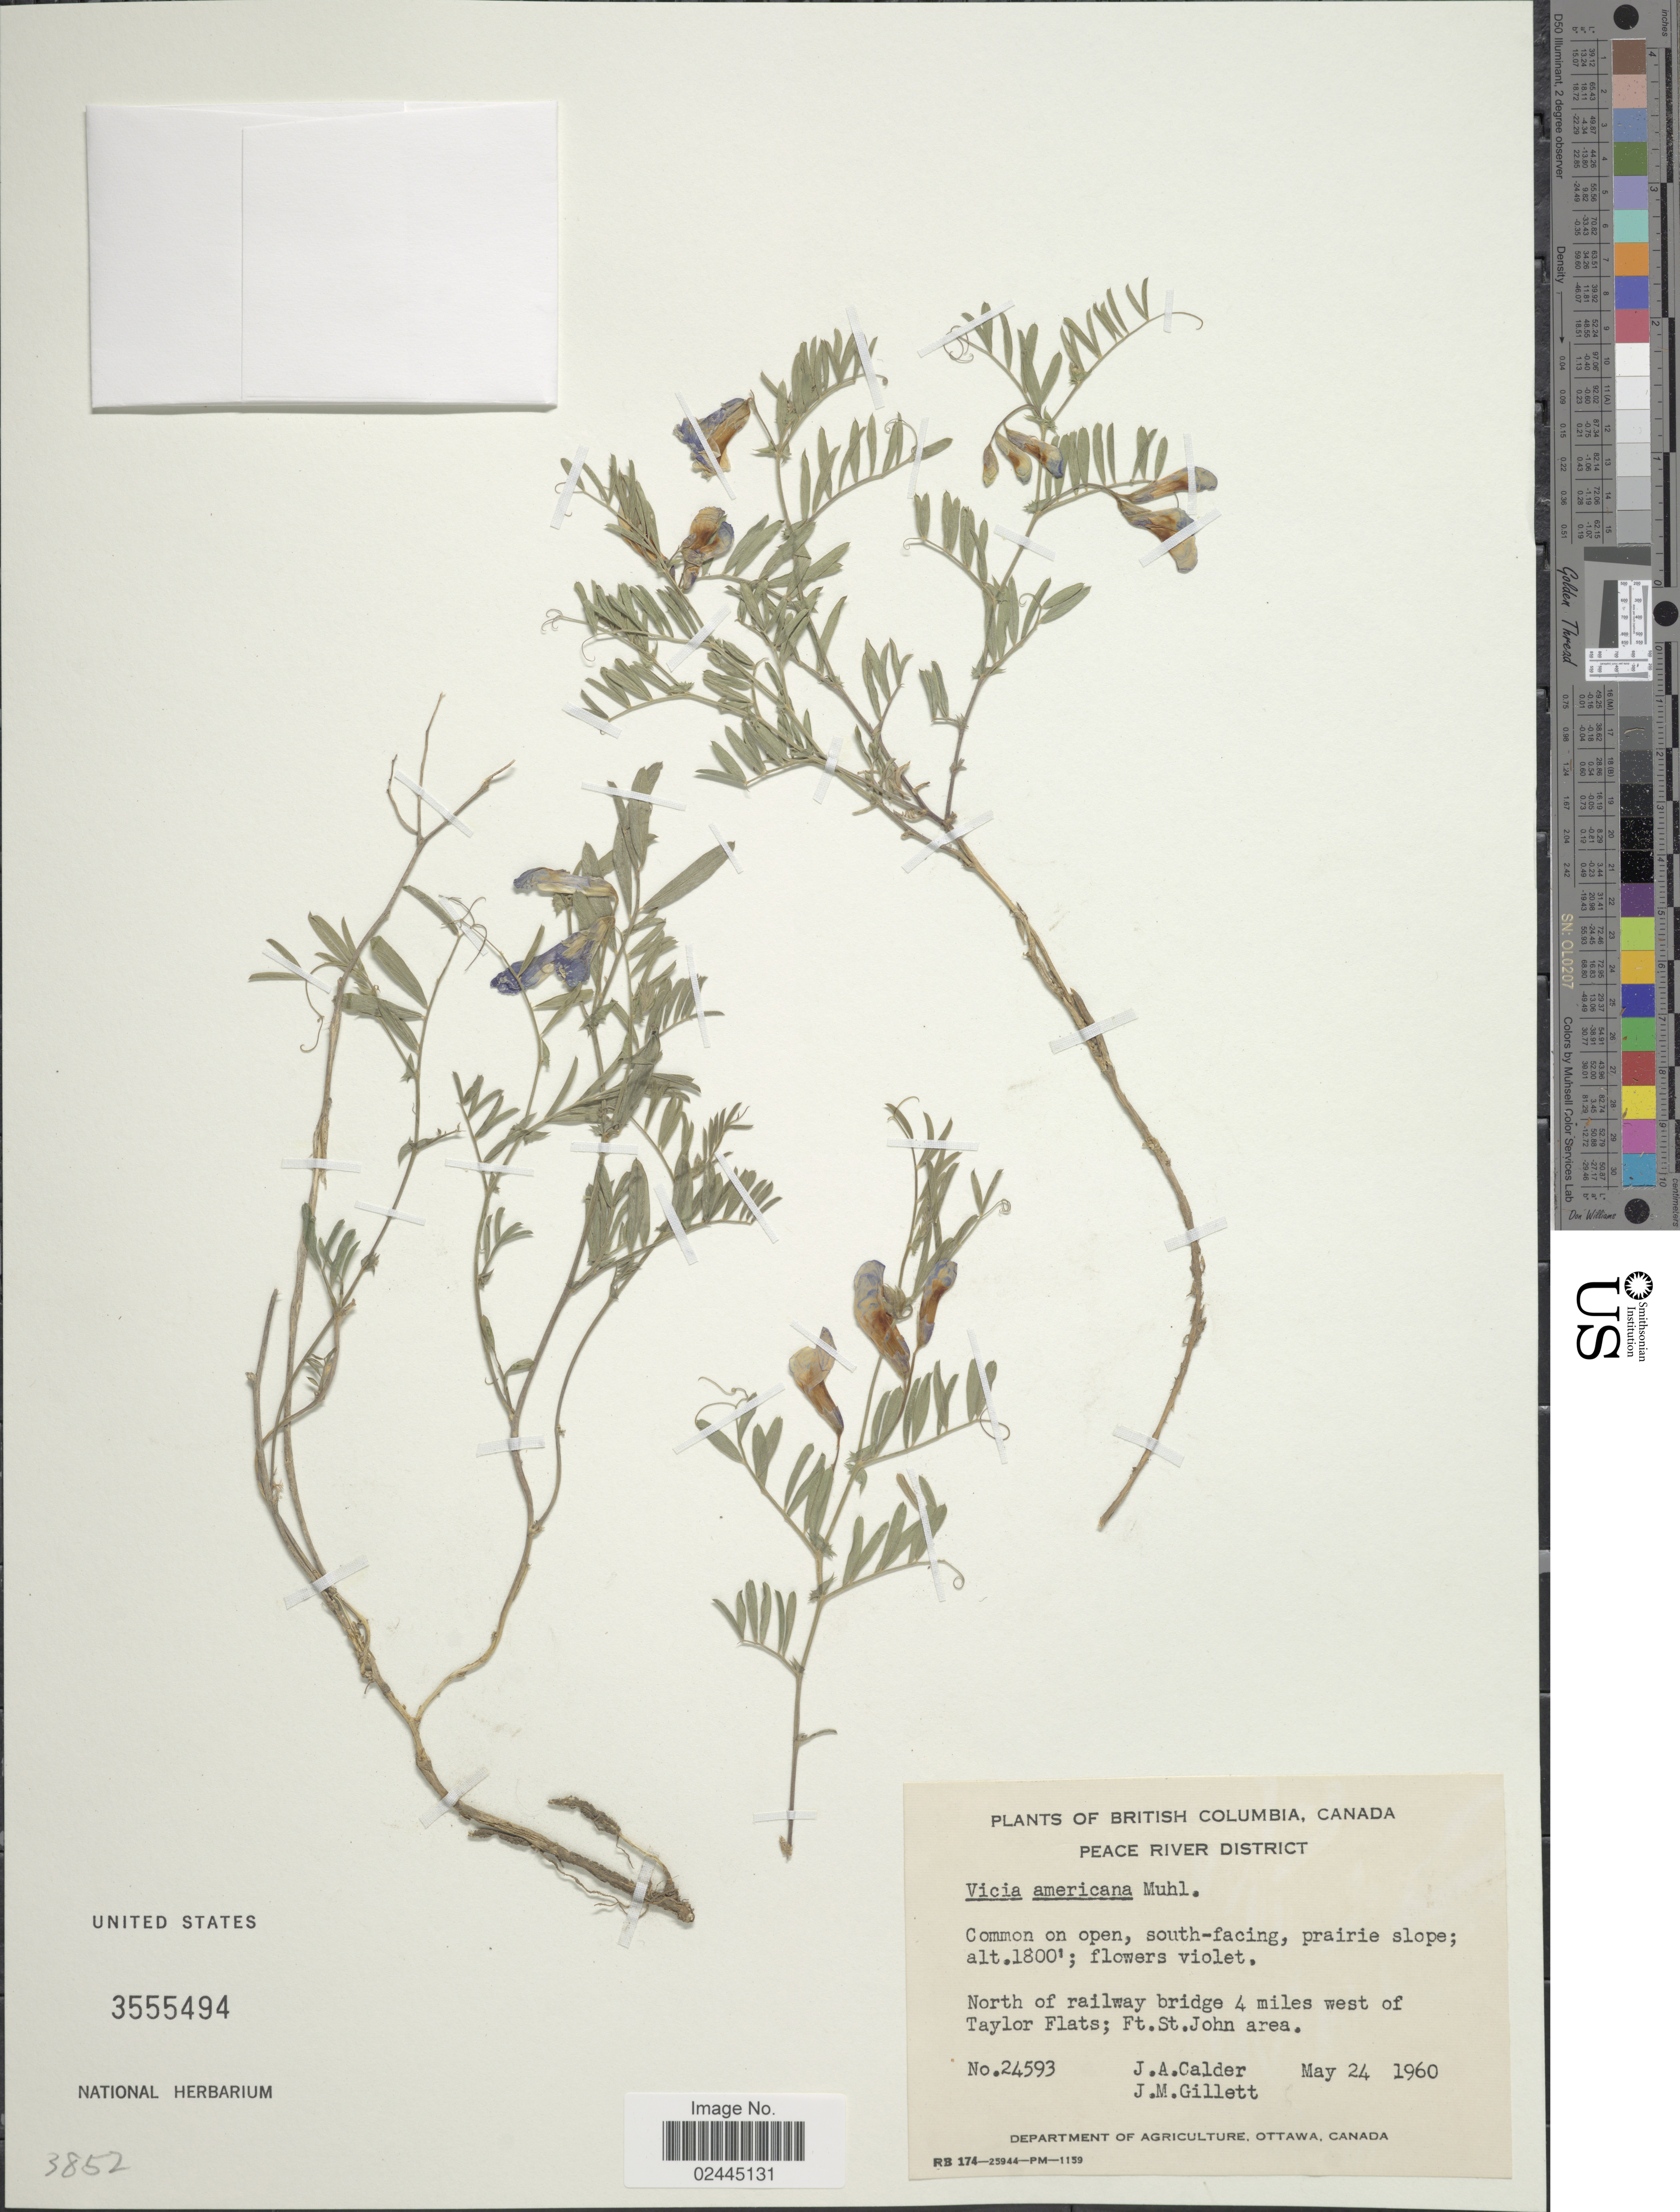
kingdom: Plantae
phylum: Tracheophyta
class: Magnoliopsida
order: Fabales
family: Fabaceae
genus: Vicia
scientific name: Vicia americana var. americana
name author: Muhl. ex Willd.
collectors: J. A. Calder & J. M. Gillett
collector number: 24593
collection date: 1960-05-24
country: Canada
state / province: British Columbia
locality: Peace River District. North of railway bridge 4 miles west of Taylor Flats; Ft. St. John area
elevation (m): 549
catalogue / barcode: US 3555494